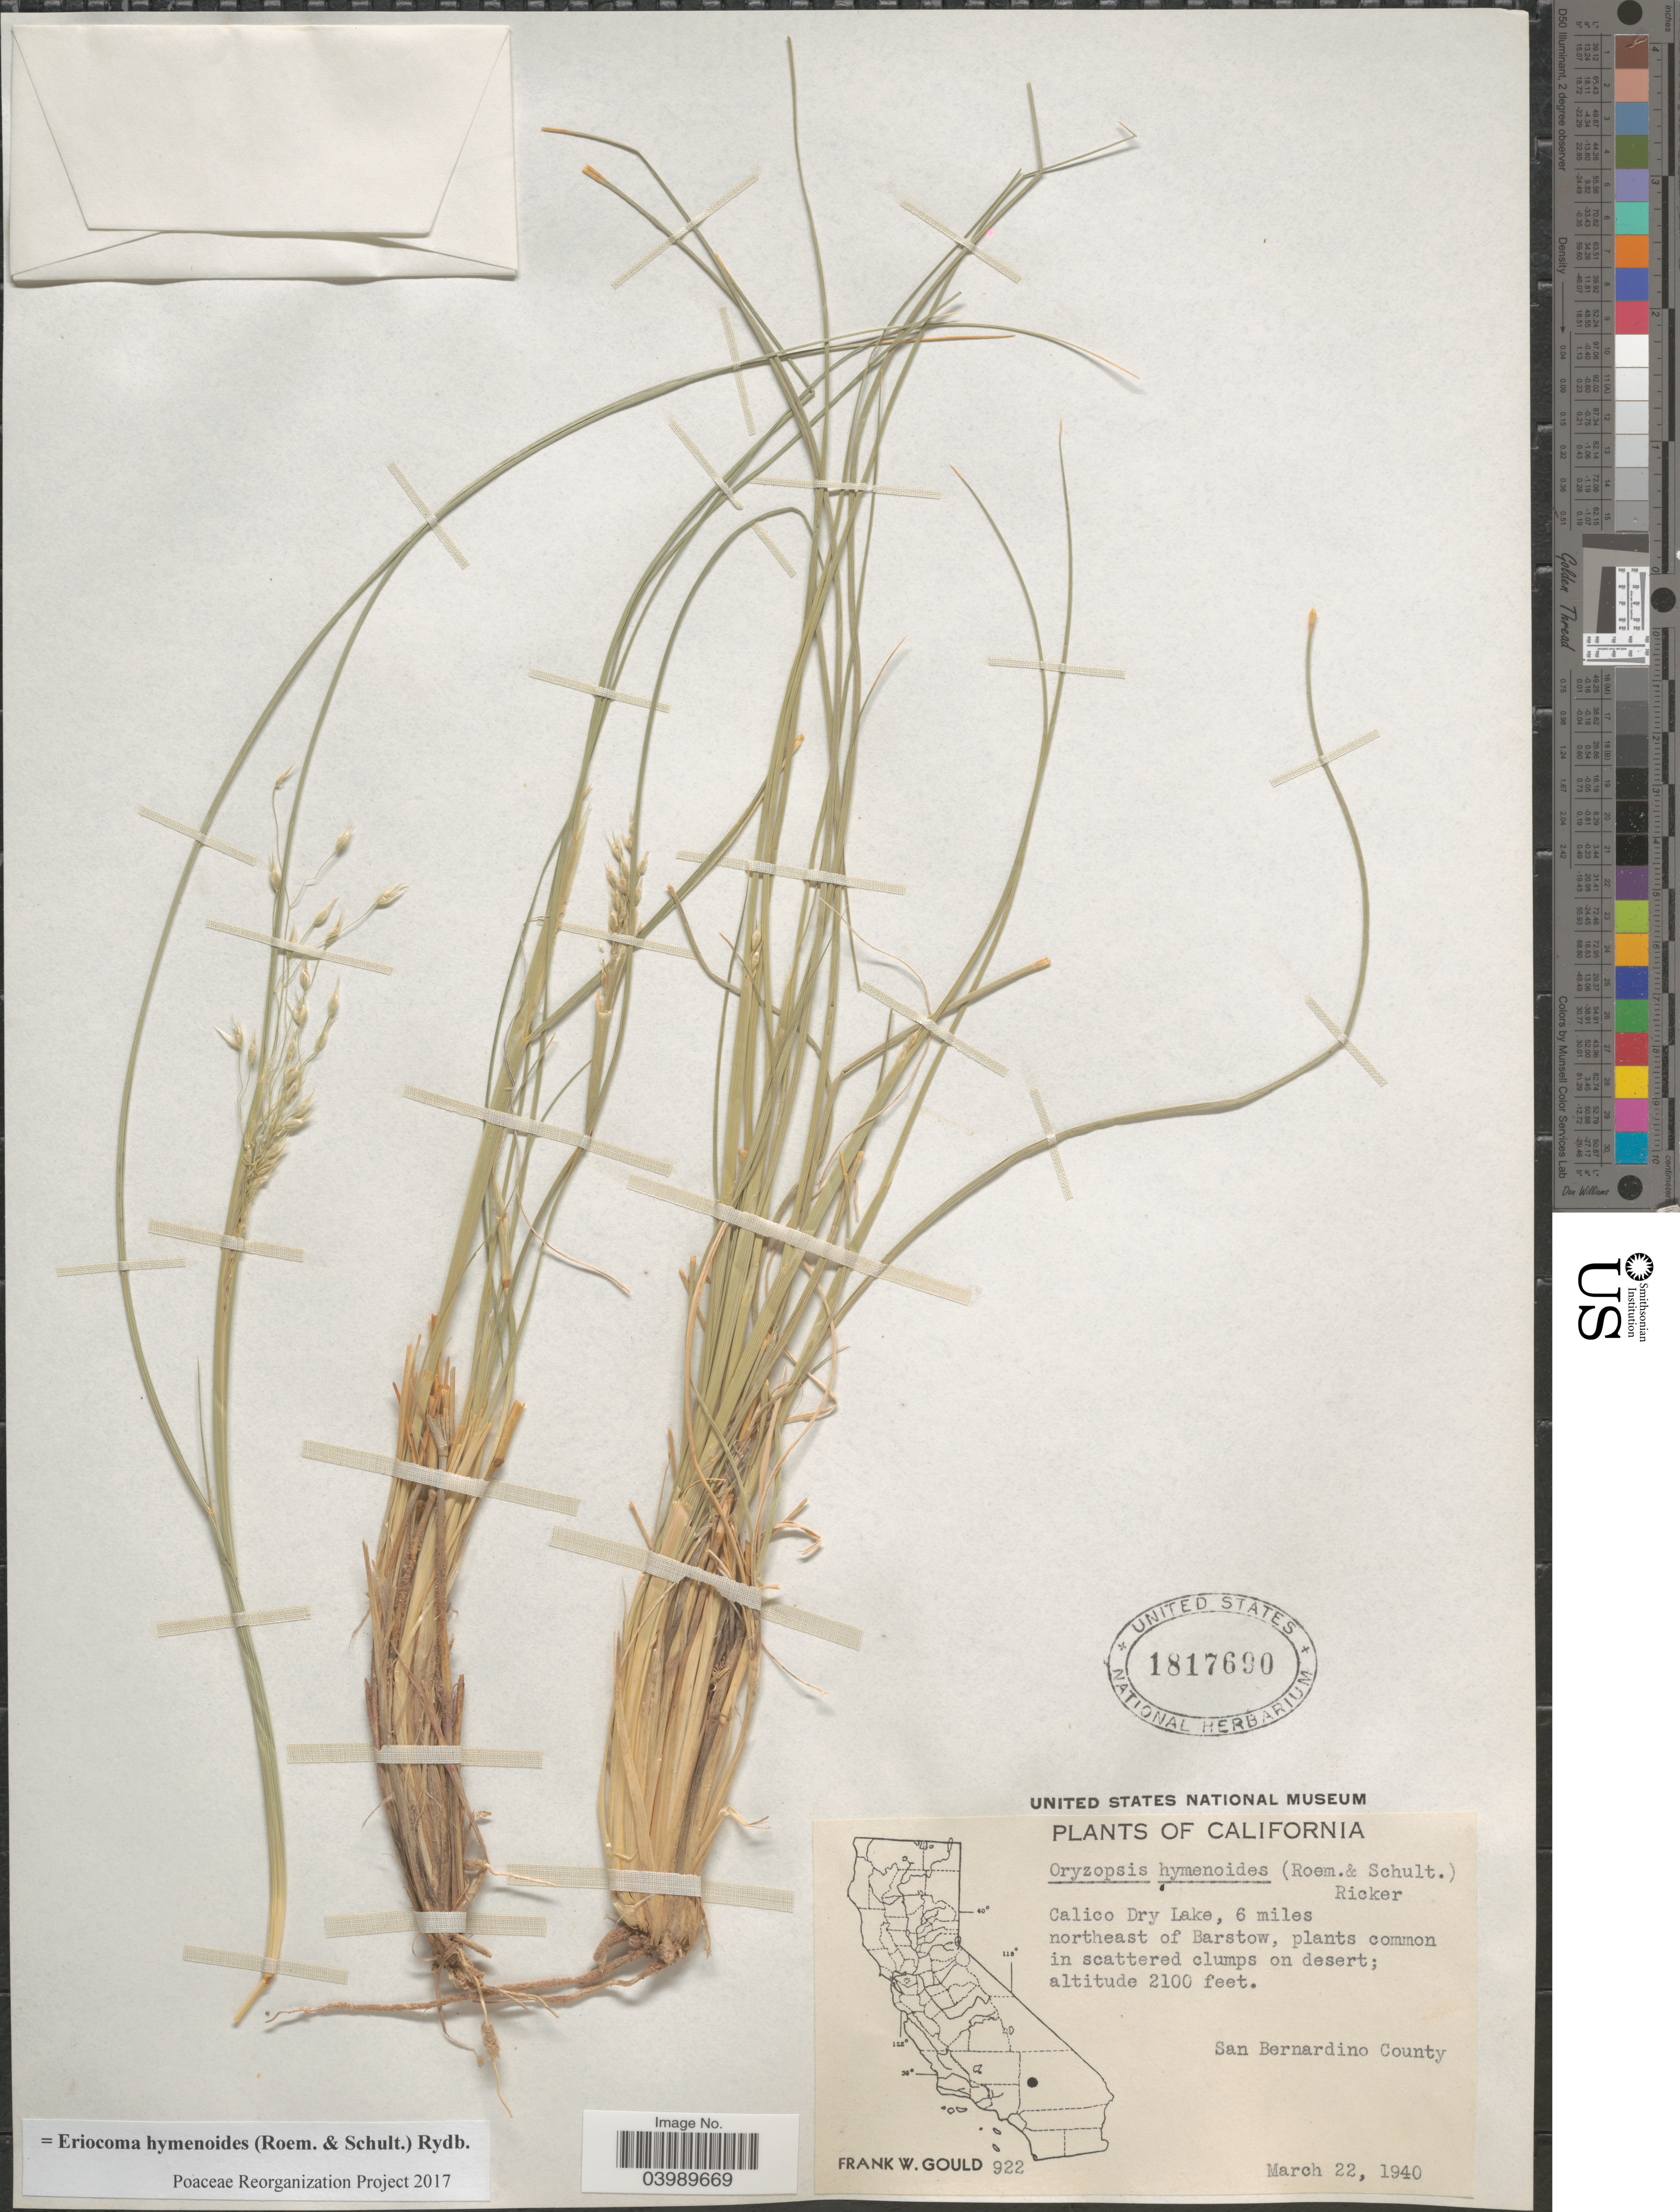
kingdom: Plantae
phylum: Tracheophyta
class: Liliopsida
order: Poales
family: Poaceae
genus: Eriocoma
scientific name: Eriocoma hymenoides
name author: (Roem. & Schult.) Rydb.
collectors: F. W. Gould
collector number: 922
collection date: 1940-03-22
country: United States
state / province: California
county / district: San Bernardino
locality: Calico Dry Lake, 6 miles northeast of Barstow. San Bernardino County.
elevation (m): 640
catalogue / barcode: US 1817690